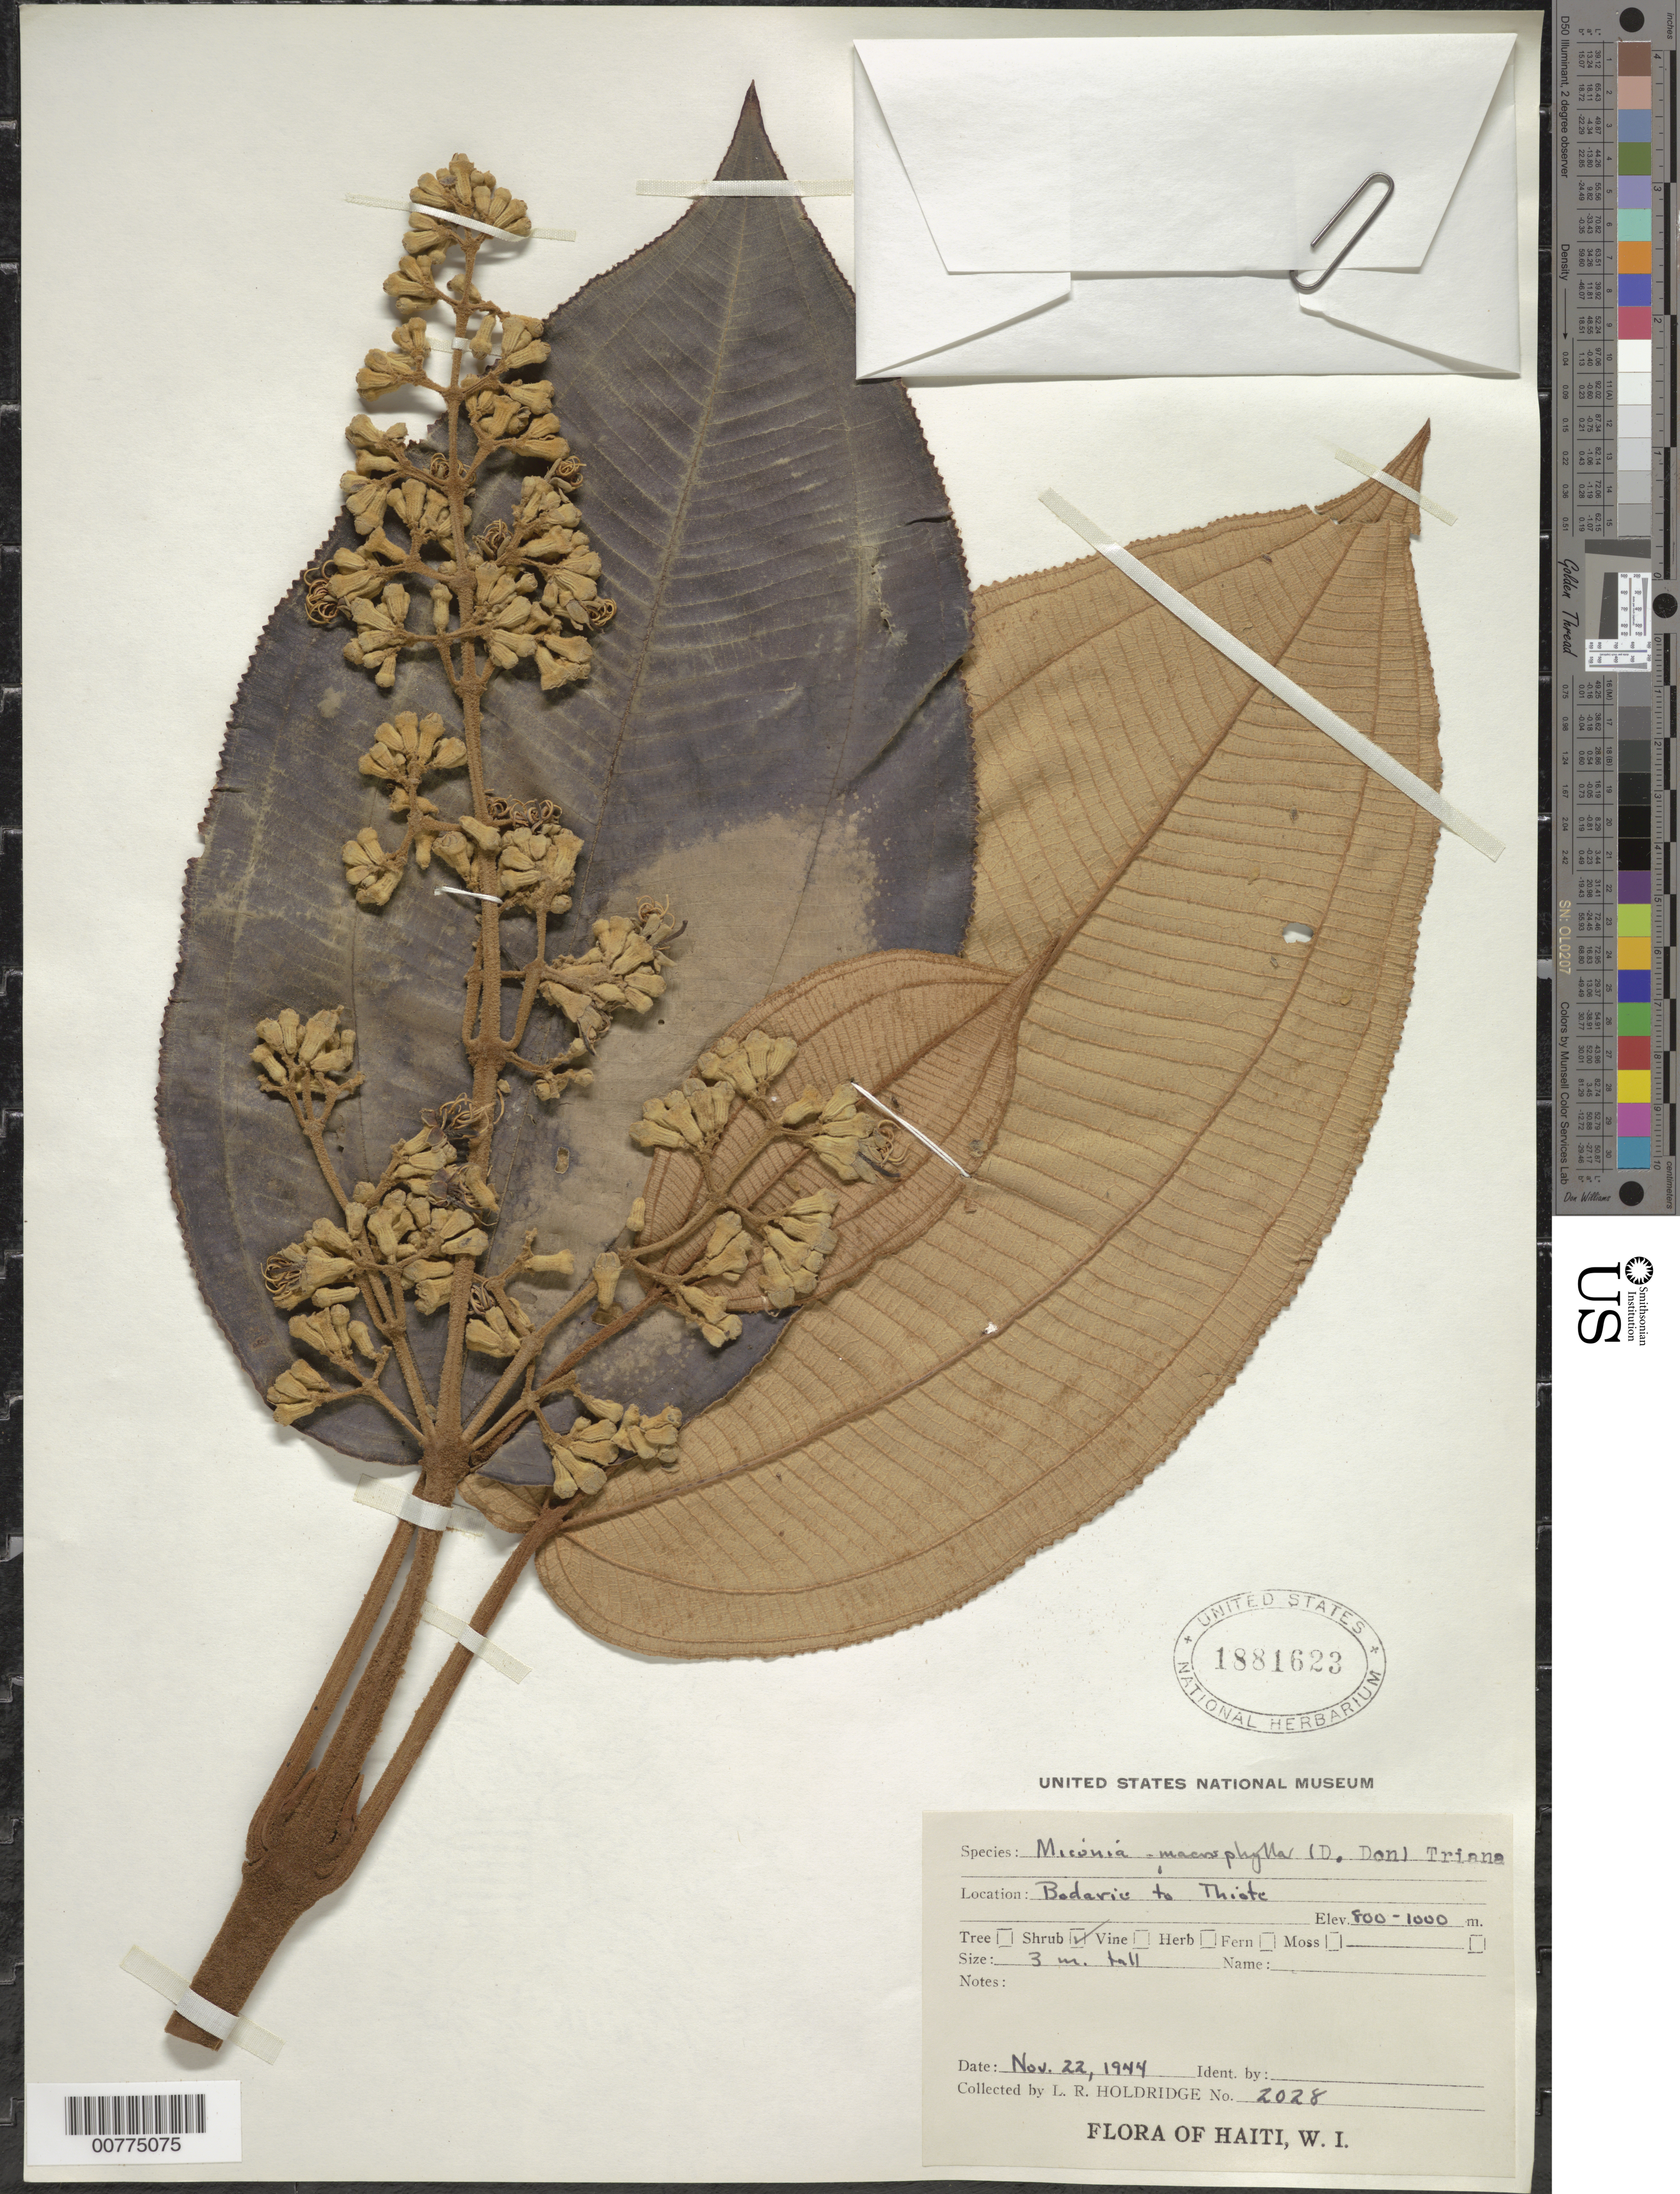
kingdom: Plantae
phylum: Tracheophyta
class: Magnoliopsida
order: Myrtales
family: Melastomataceae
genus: Miconia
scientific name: Miconia serrulata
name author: (DC.) Naudin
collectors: L. Holdridge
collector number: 2028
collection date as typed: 22 Nov 1944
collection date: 1944-11-22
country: Haiti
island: Hispaniola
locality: Bodarie to Thiote.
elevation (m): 800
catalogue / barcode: US 1881623